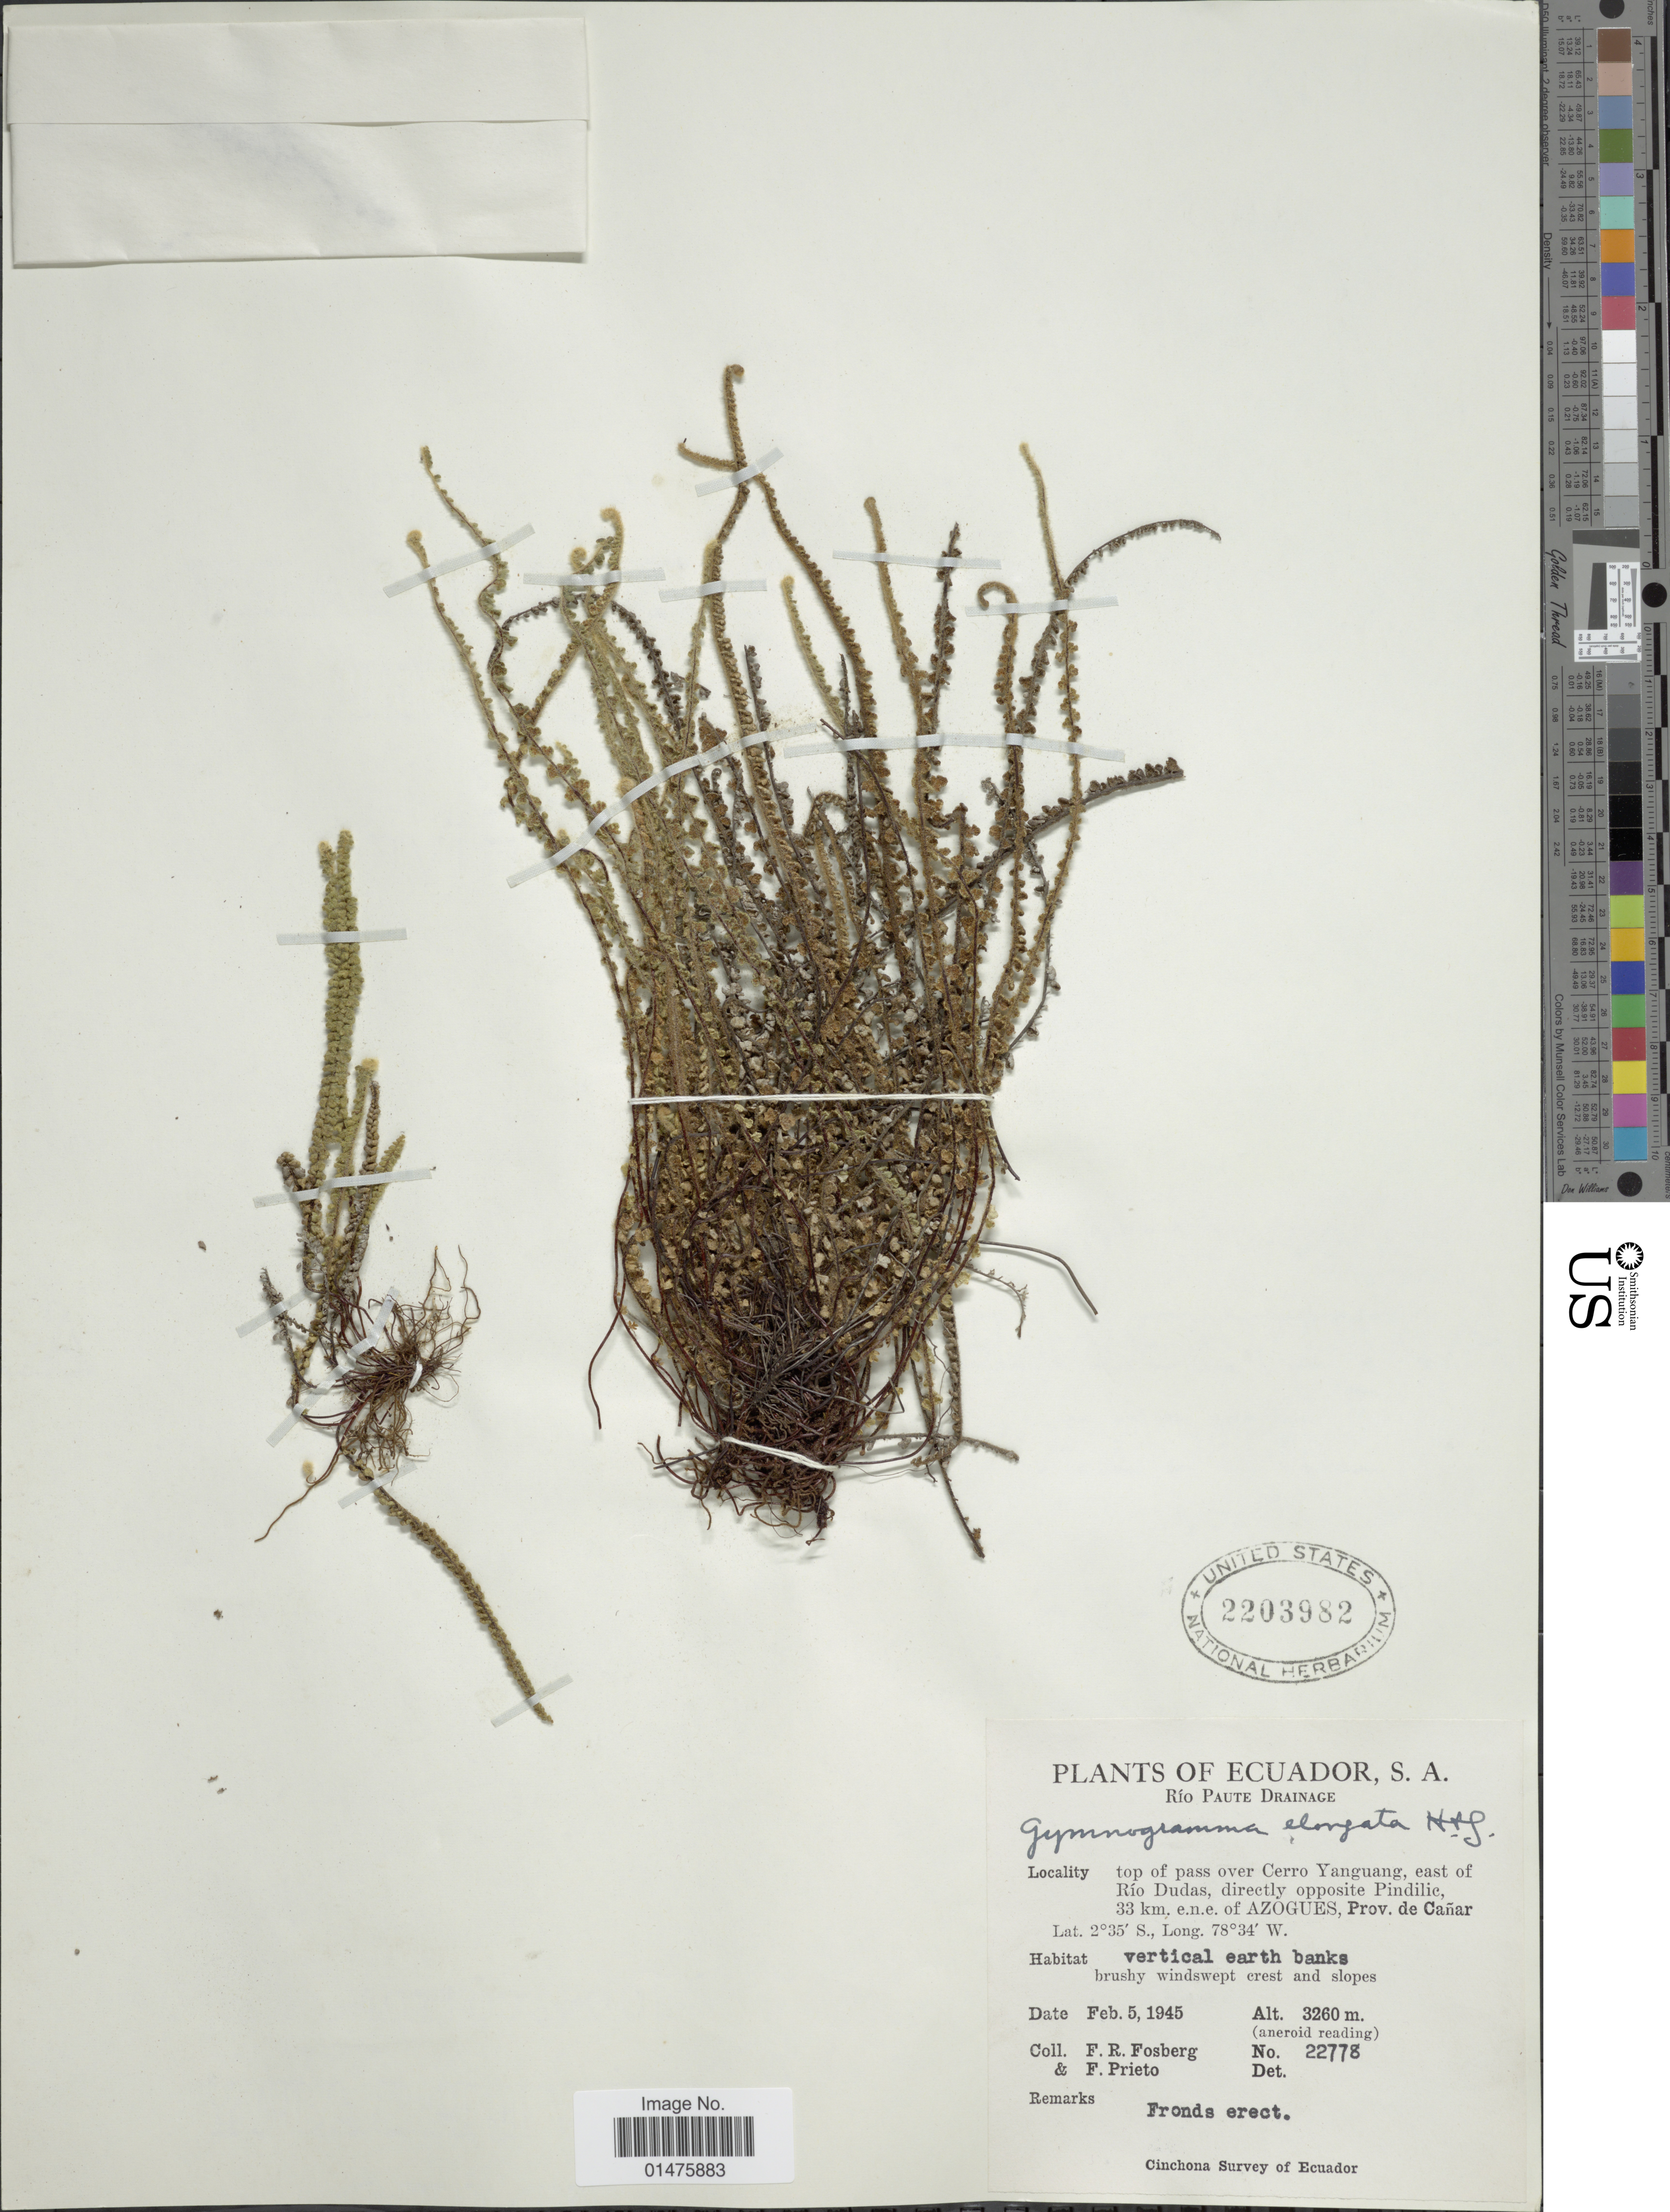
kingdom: Plantae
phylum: Tracheophyta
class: Polypodiopsida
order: Polypodiales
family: Pteridaceae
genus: Jamesonia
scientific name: Jamesonia cheilanthoides x J. jamesonia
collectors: F. R. Fosberg & F. Prieto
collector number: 22778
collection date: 1945-02-05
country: Ecuador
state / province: Cañar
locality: Río Paute Drainage, top of pass over Cerro Yanguang, east of Río Dudas, directly opposite Pindilic, 33 km, e.n.e. of Azogues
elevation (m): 3260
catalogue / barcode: US 2203982